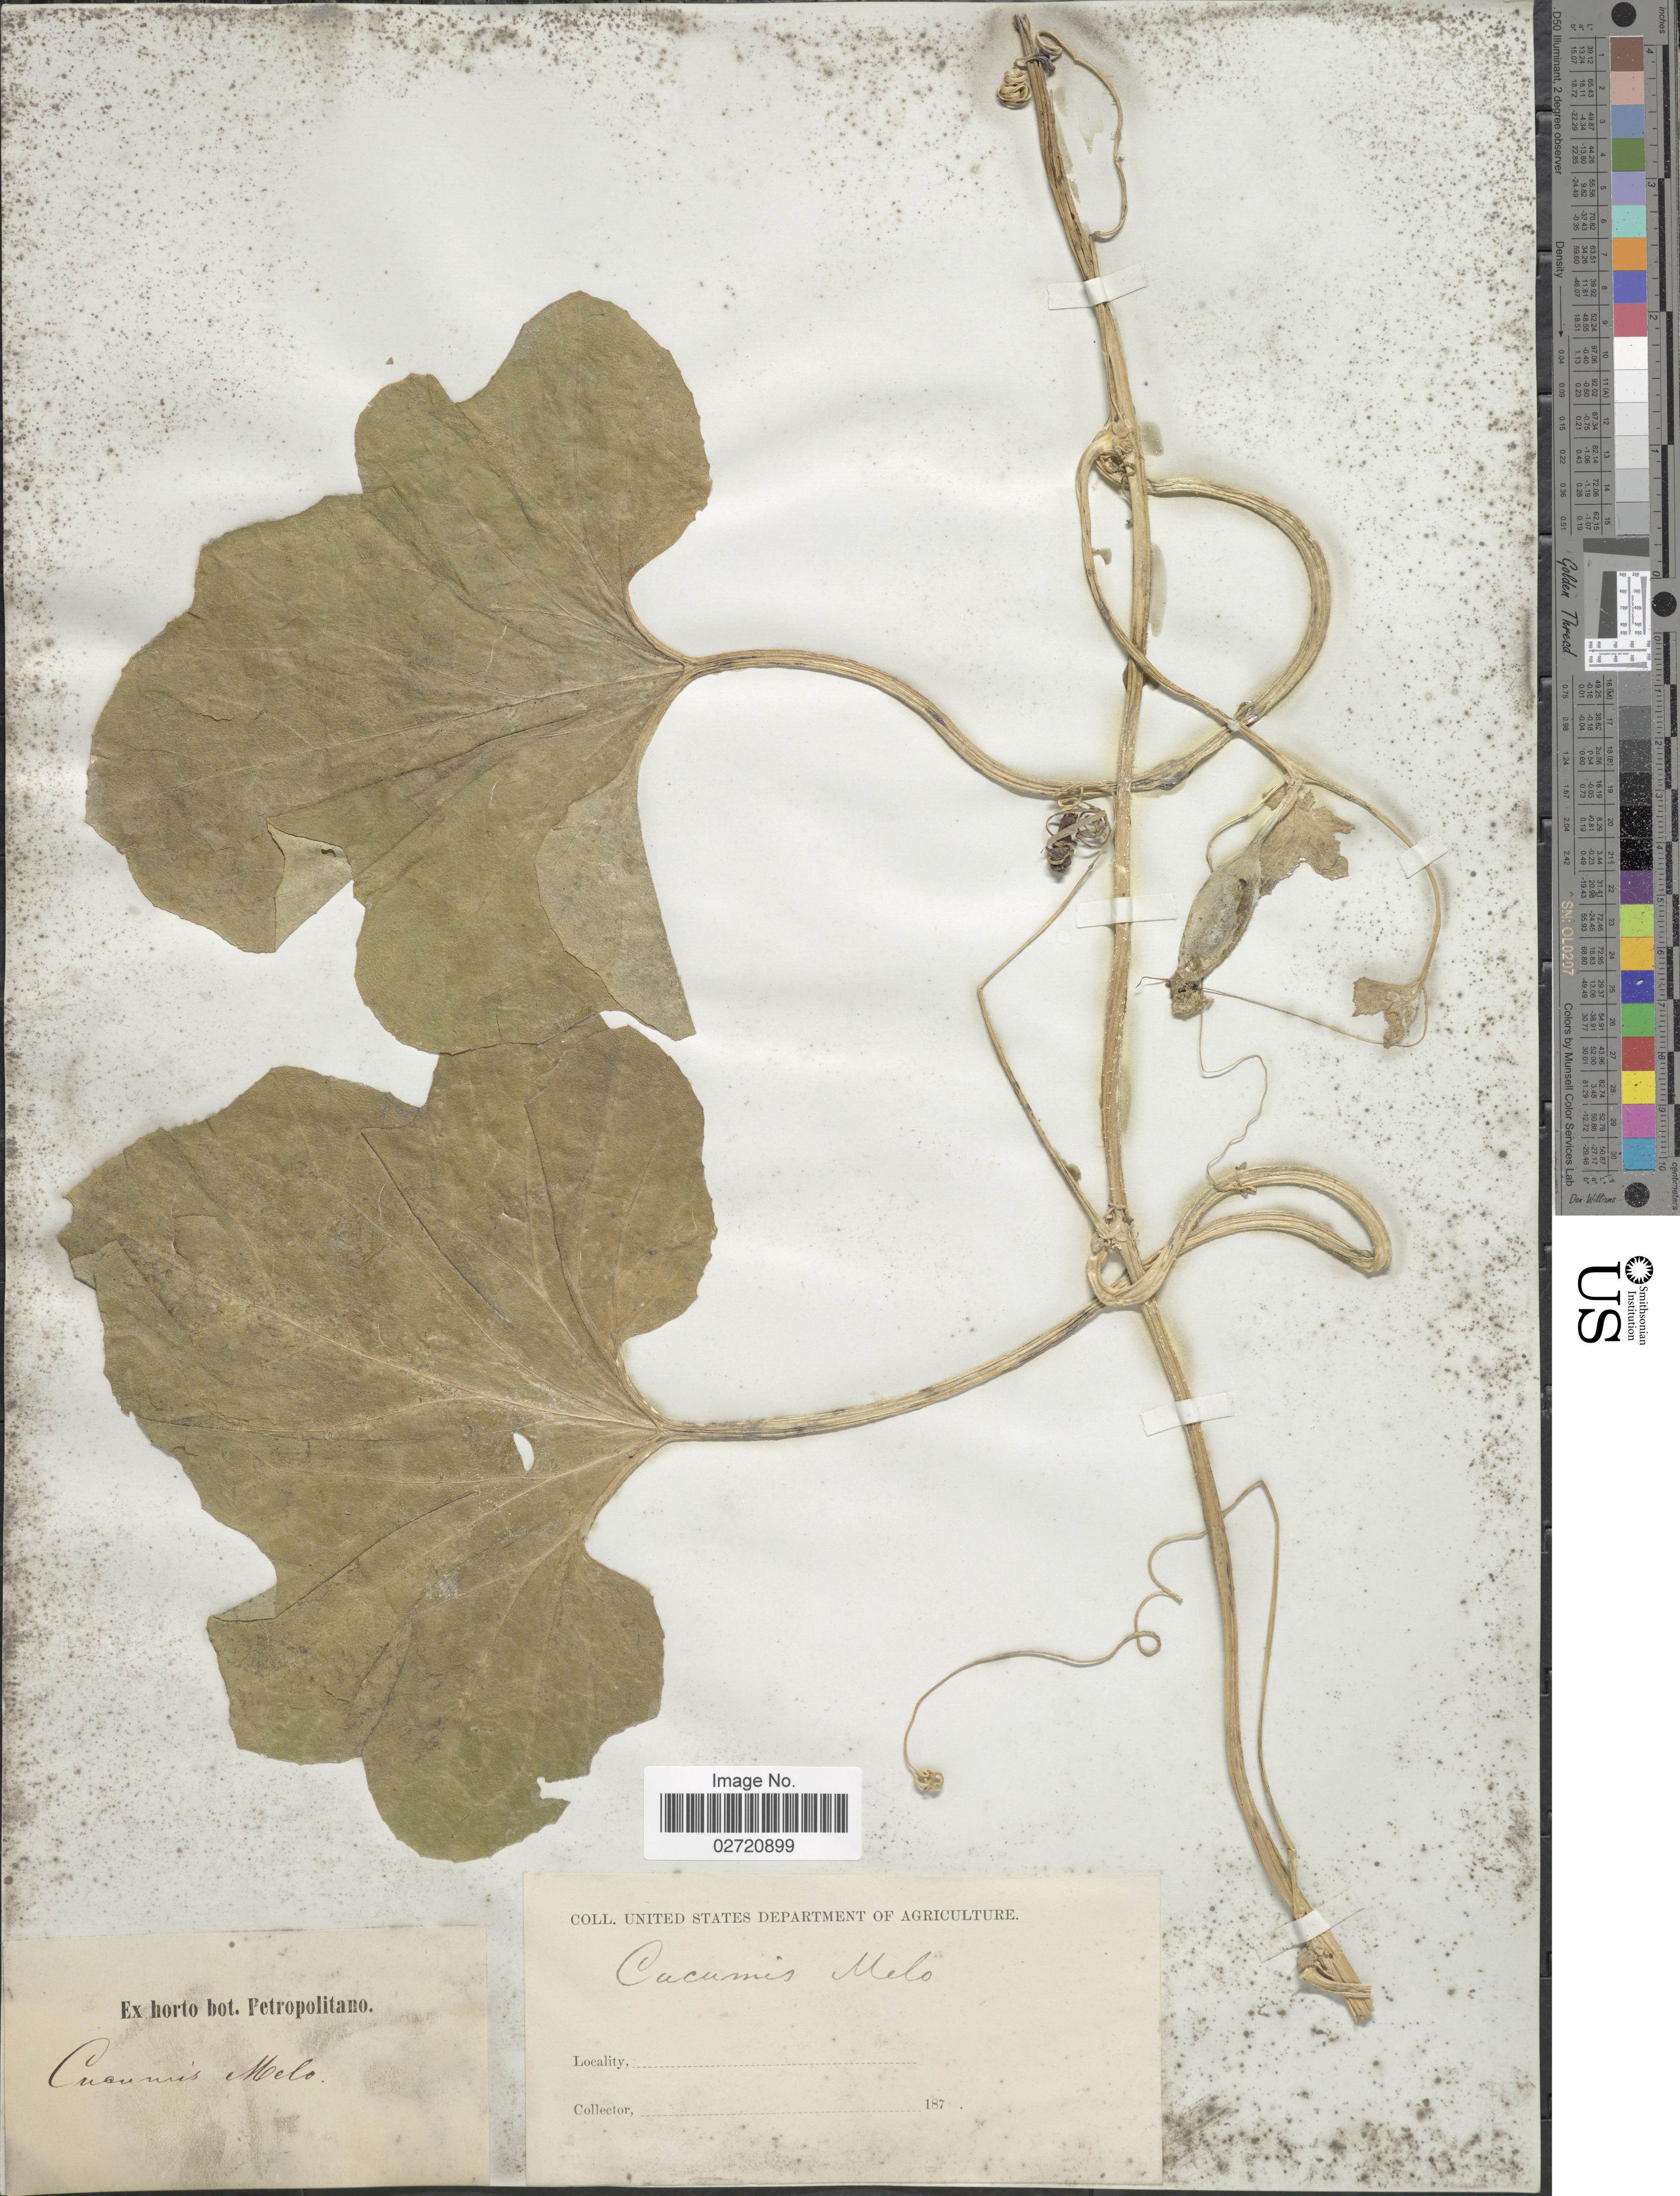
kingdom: Plantae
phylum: Tracheophyta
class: Magnoliopsida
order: Cucurbitales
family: Cucurbitaceae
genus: Cucumis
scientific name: Cucumis melo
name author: L.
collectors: Facchini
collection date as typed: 187